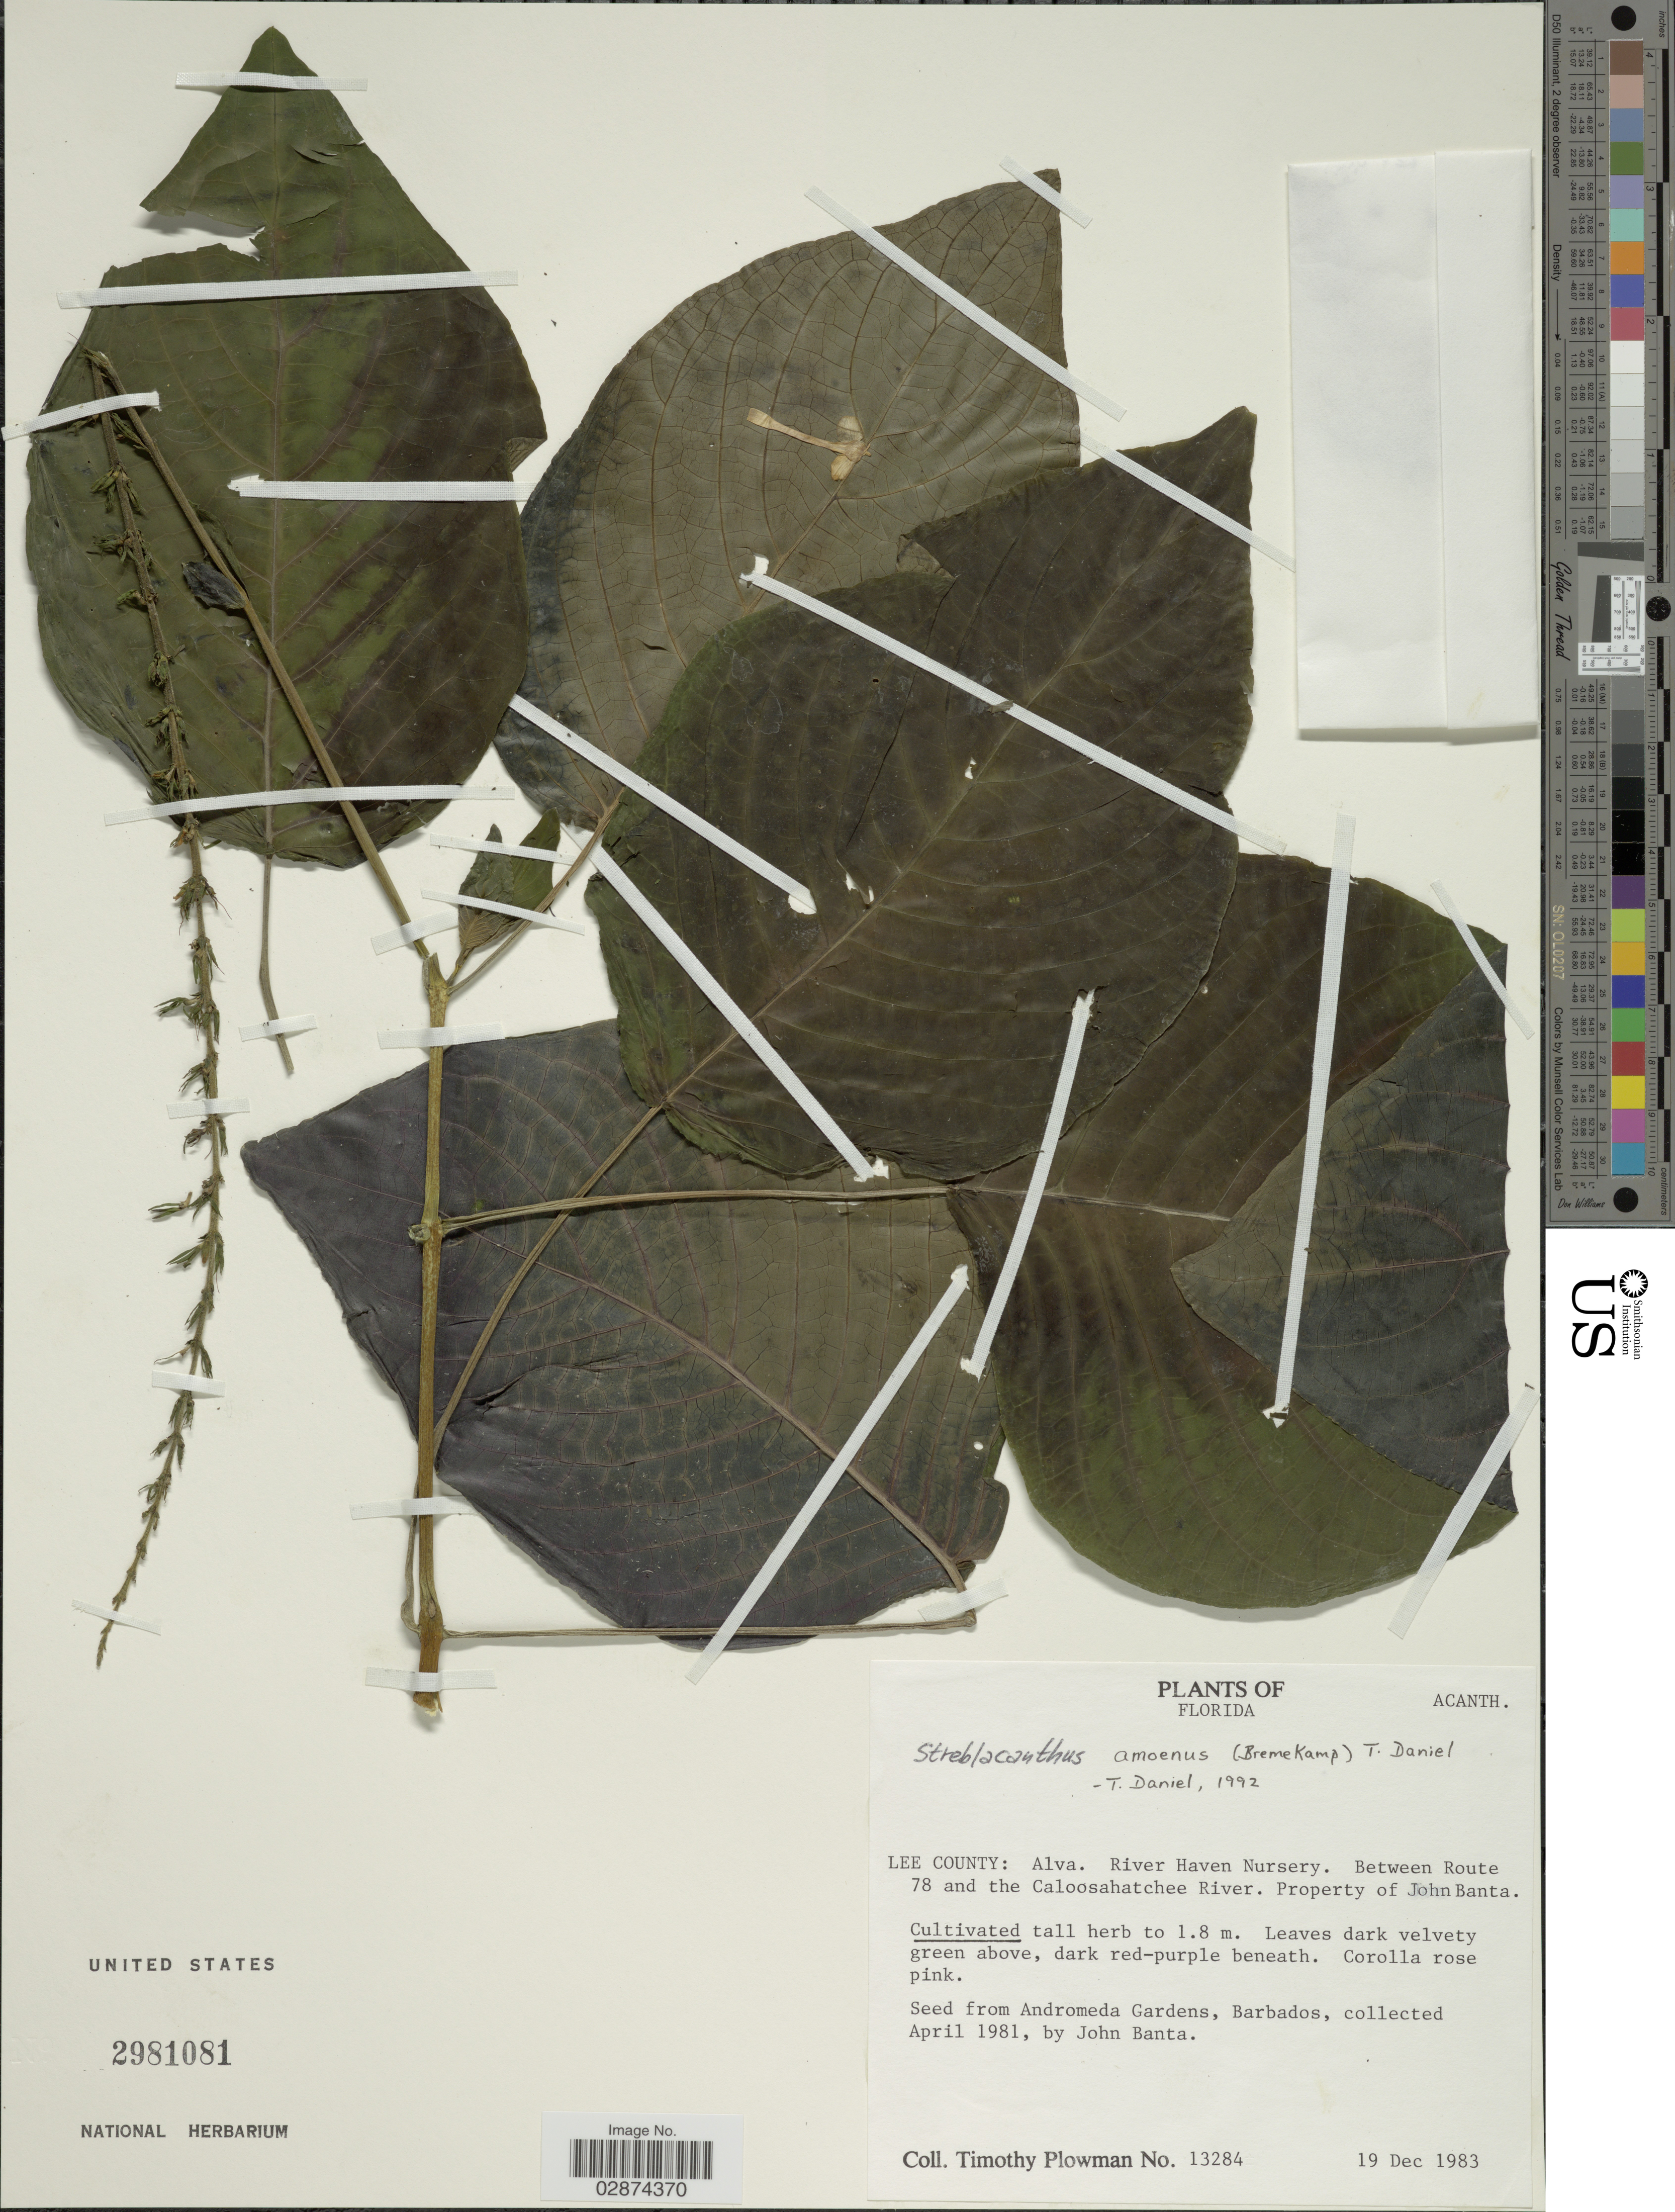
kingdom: Plantae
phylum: Tracheophyta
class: Magnoliopsida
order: Lamiales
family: Acanthaceae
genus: Streblacanthus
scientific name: Streblacanthus amoenus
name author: (Bremek.) T.F. Daniel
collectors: T. Plowman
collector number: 13284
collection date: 1983-12-19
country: United States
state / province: Florida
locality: Lee County: Alva. River Haven Nursery. Between Route 78 and the Caloosahatchee River. Property of John Banta.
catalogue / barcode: US 2981081